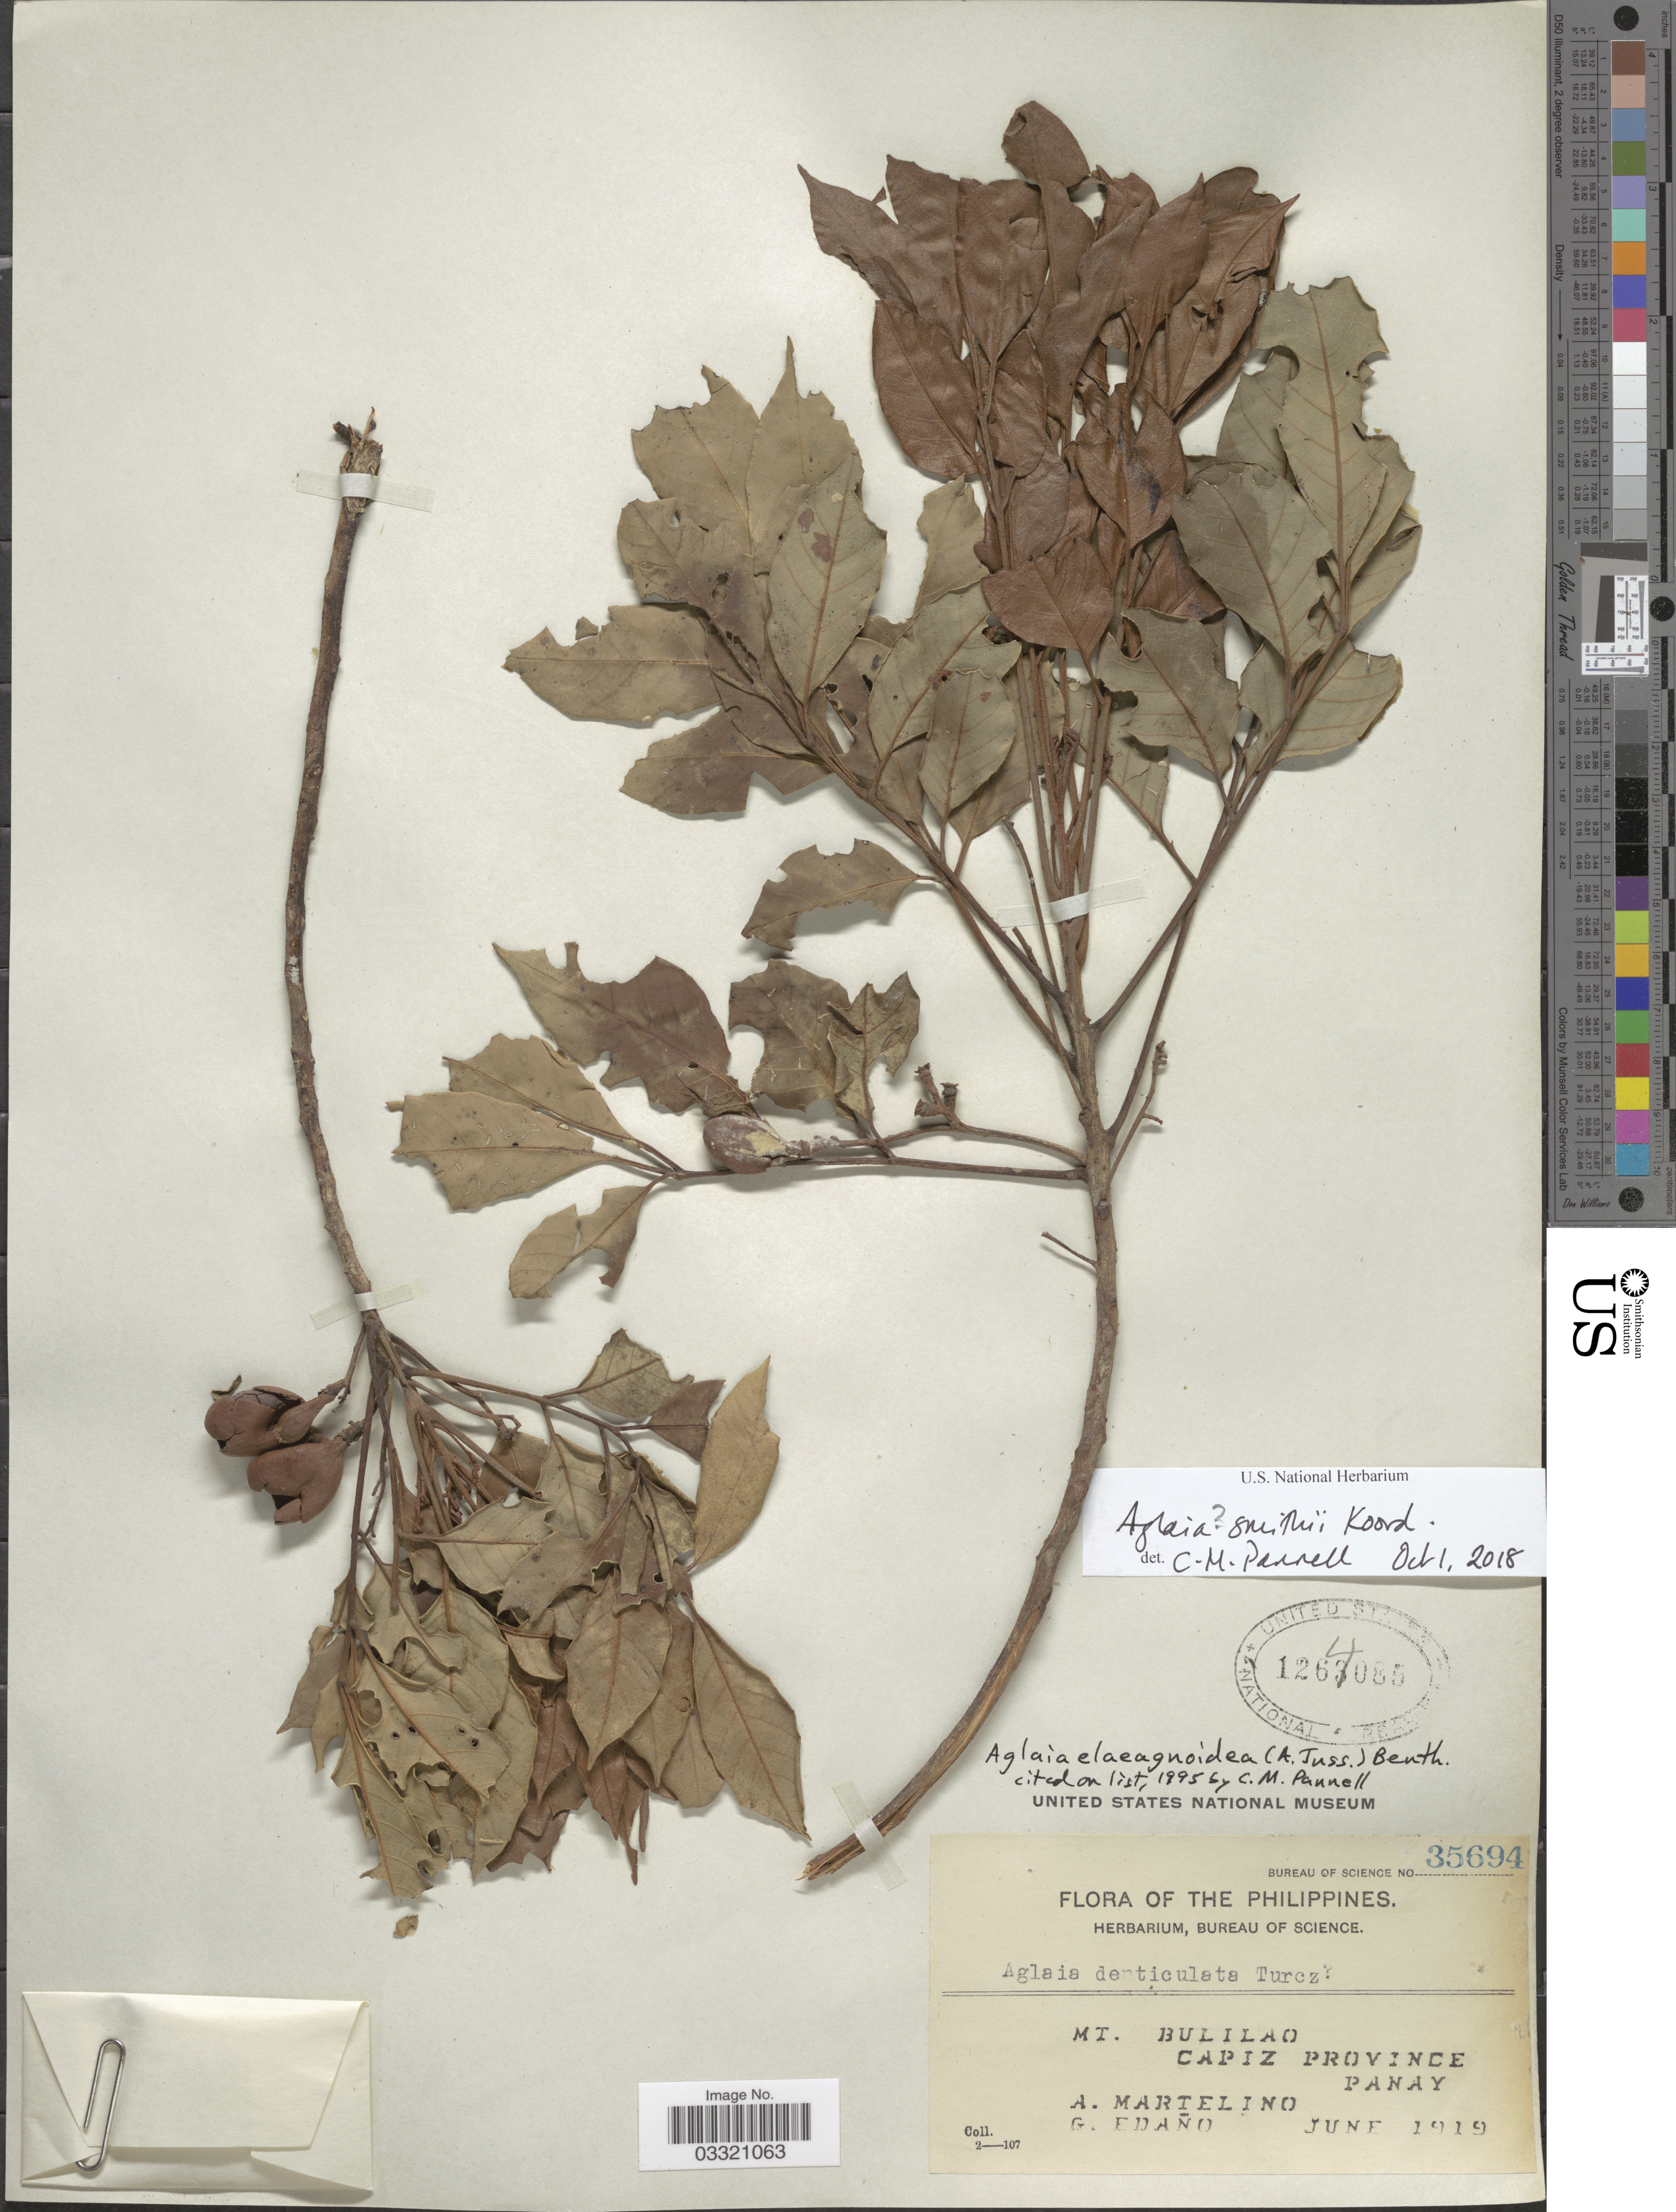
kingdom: Plantae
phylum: Tracheophyta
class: Magnoliopsida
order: Sapindales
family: Meliaceae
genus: Aglaia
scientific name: Aglaia smithii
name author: Koord.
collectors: A. Martelino & G. Edaño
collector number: Bureau of Science 35694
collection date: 1919-06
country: Philippines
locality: Mt. Bulilao. Capiz Province. Panay.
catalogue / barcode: US 1264085